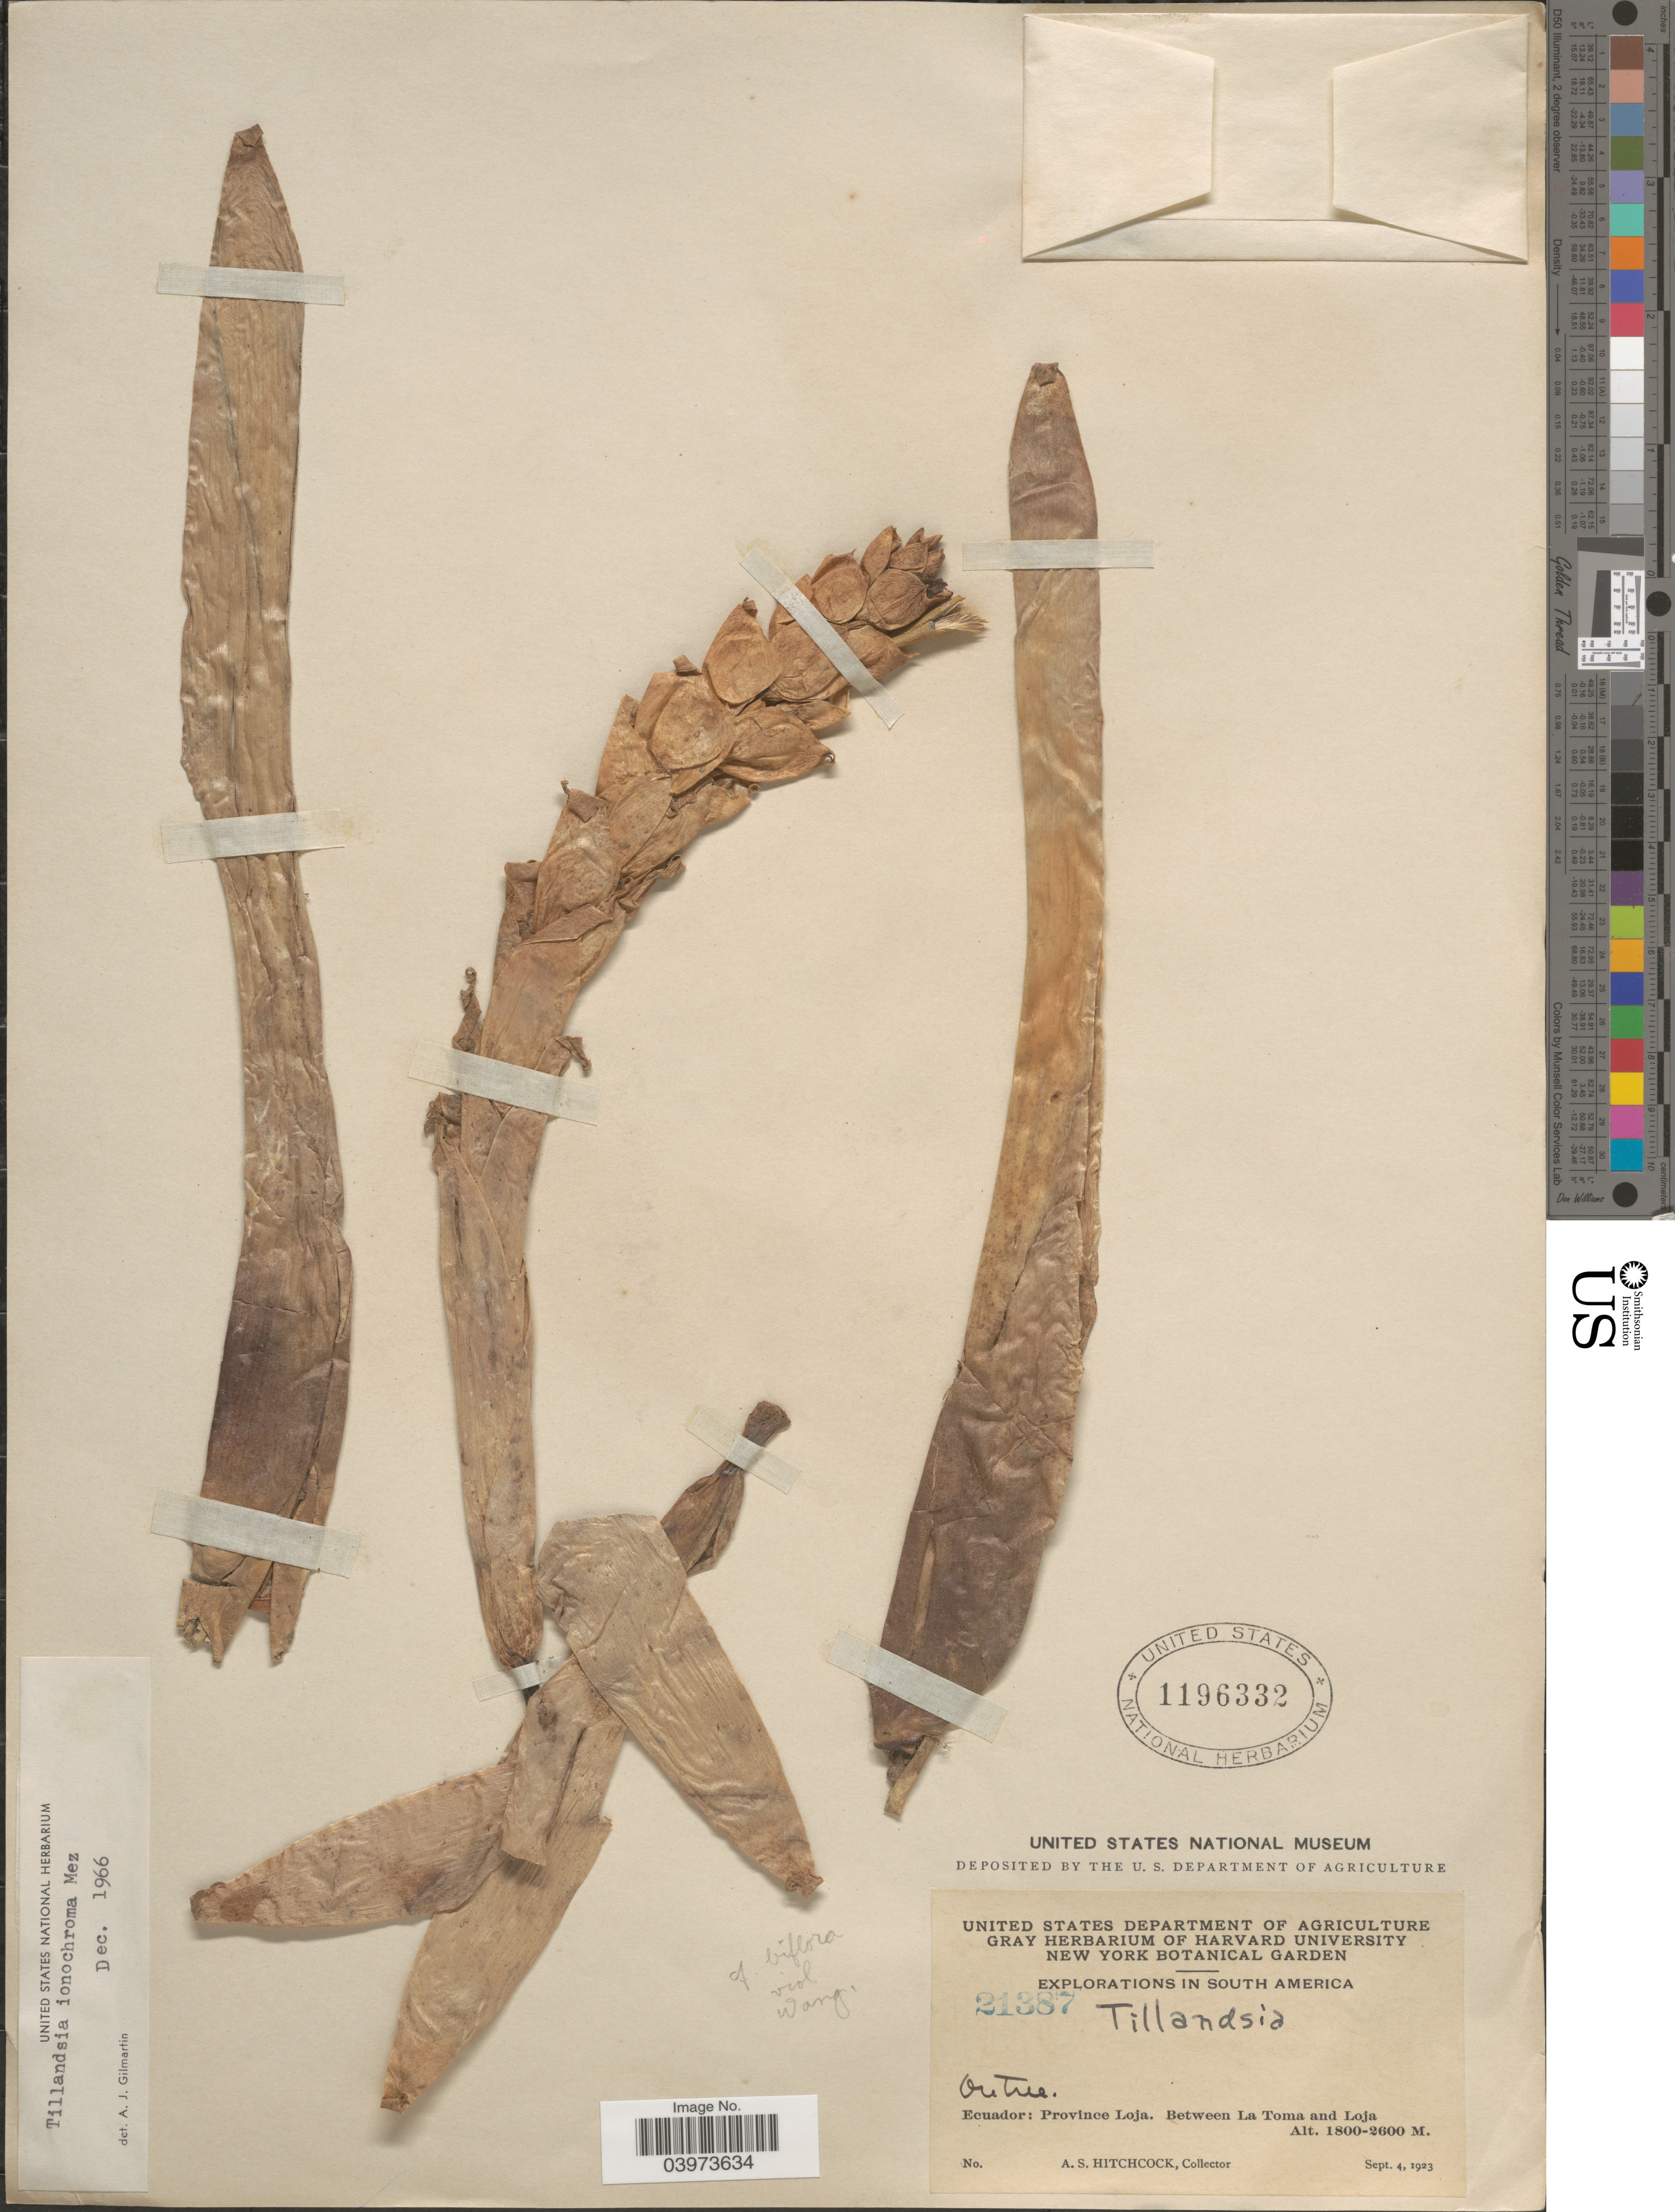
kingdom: Plantae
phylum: Tracheophyta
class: Liliopsida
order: Poales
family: Bromeliaceae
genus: Tillandsia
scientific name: Tillandsia ionochroma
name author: André ex Mez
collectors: A. S. Hitchcock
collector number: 21387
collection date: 1923-09-04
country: Ecuador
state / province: Loja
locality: Explorations in South America. Between La Toma and Loja.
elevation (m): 1800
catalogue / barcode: US 1196332